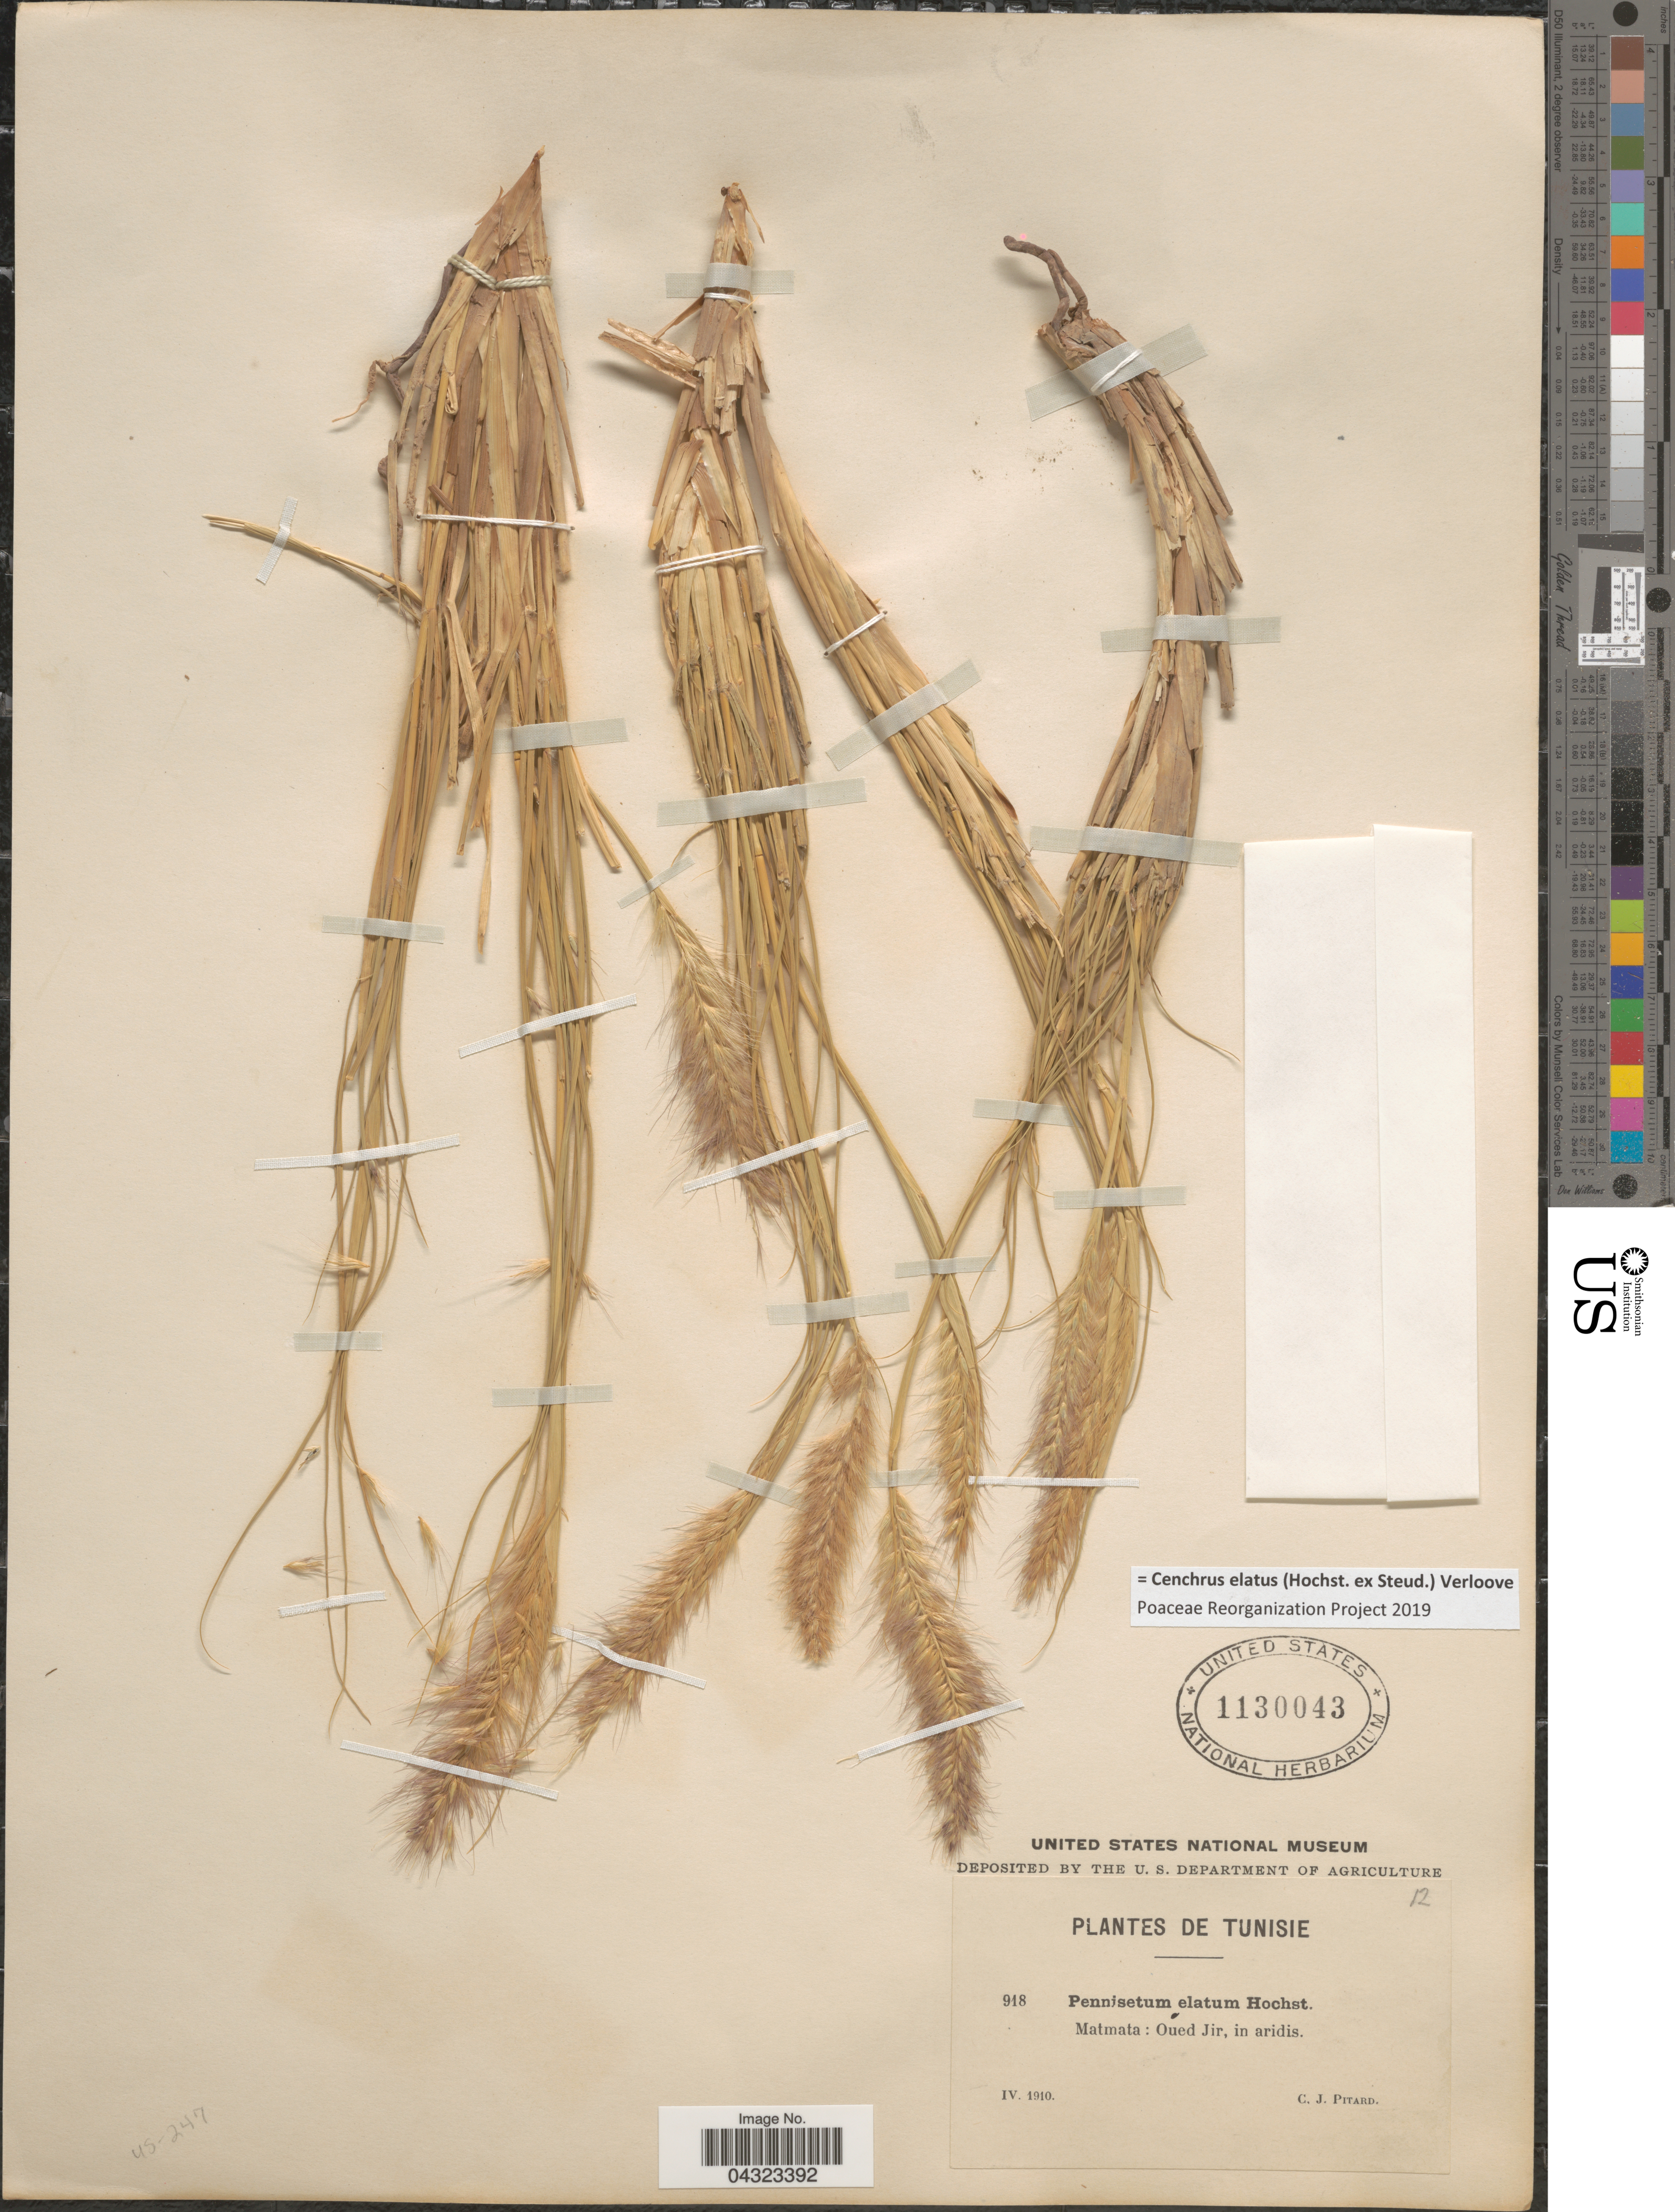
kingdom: Plantae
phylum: Tracheophyta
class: Liliopsida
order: Poales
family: Poaceae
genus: Cenchrus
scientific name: Cenchrus elatus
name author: (Hochst. ex Steud.) Verloove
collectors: C. Pitard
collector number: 918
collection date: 1910-04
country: Tunisia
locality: Matmata: Oued Jir, in aridis.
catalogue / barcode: US 1130043